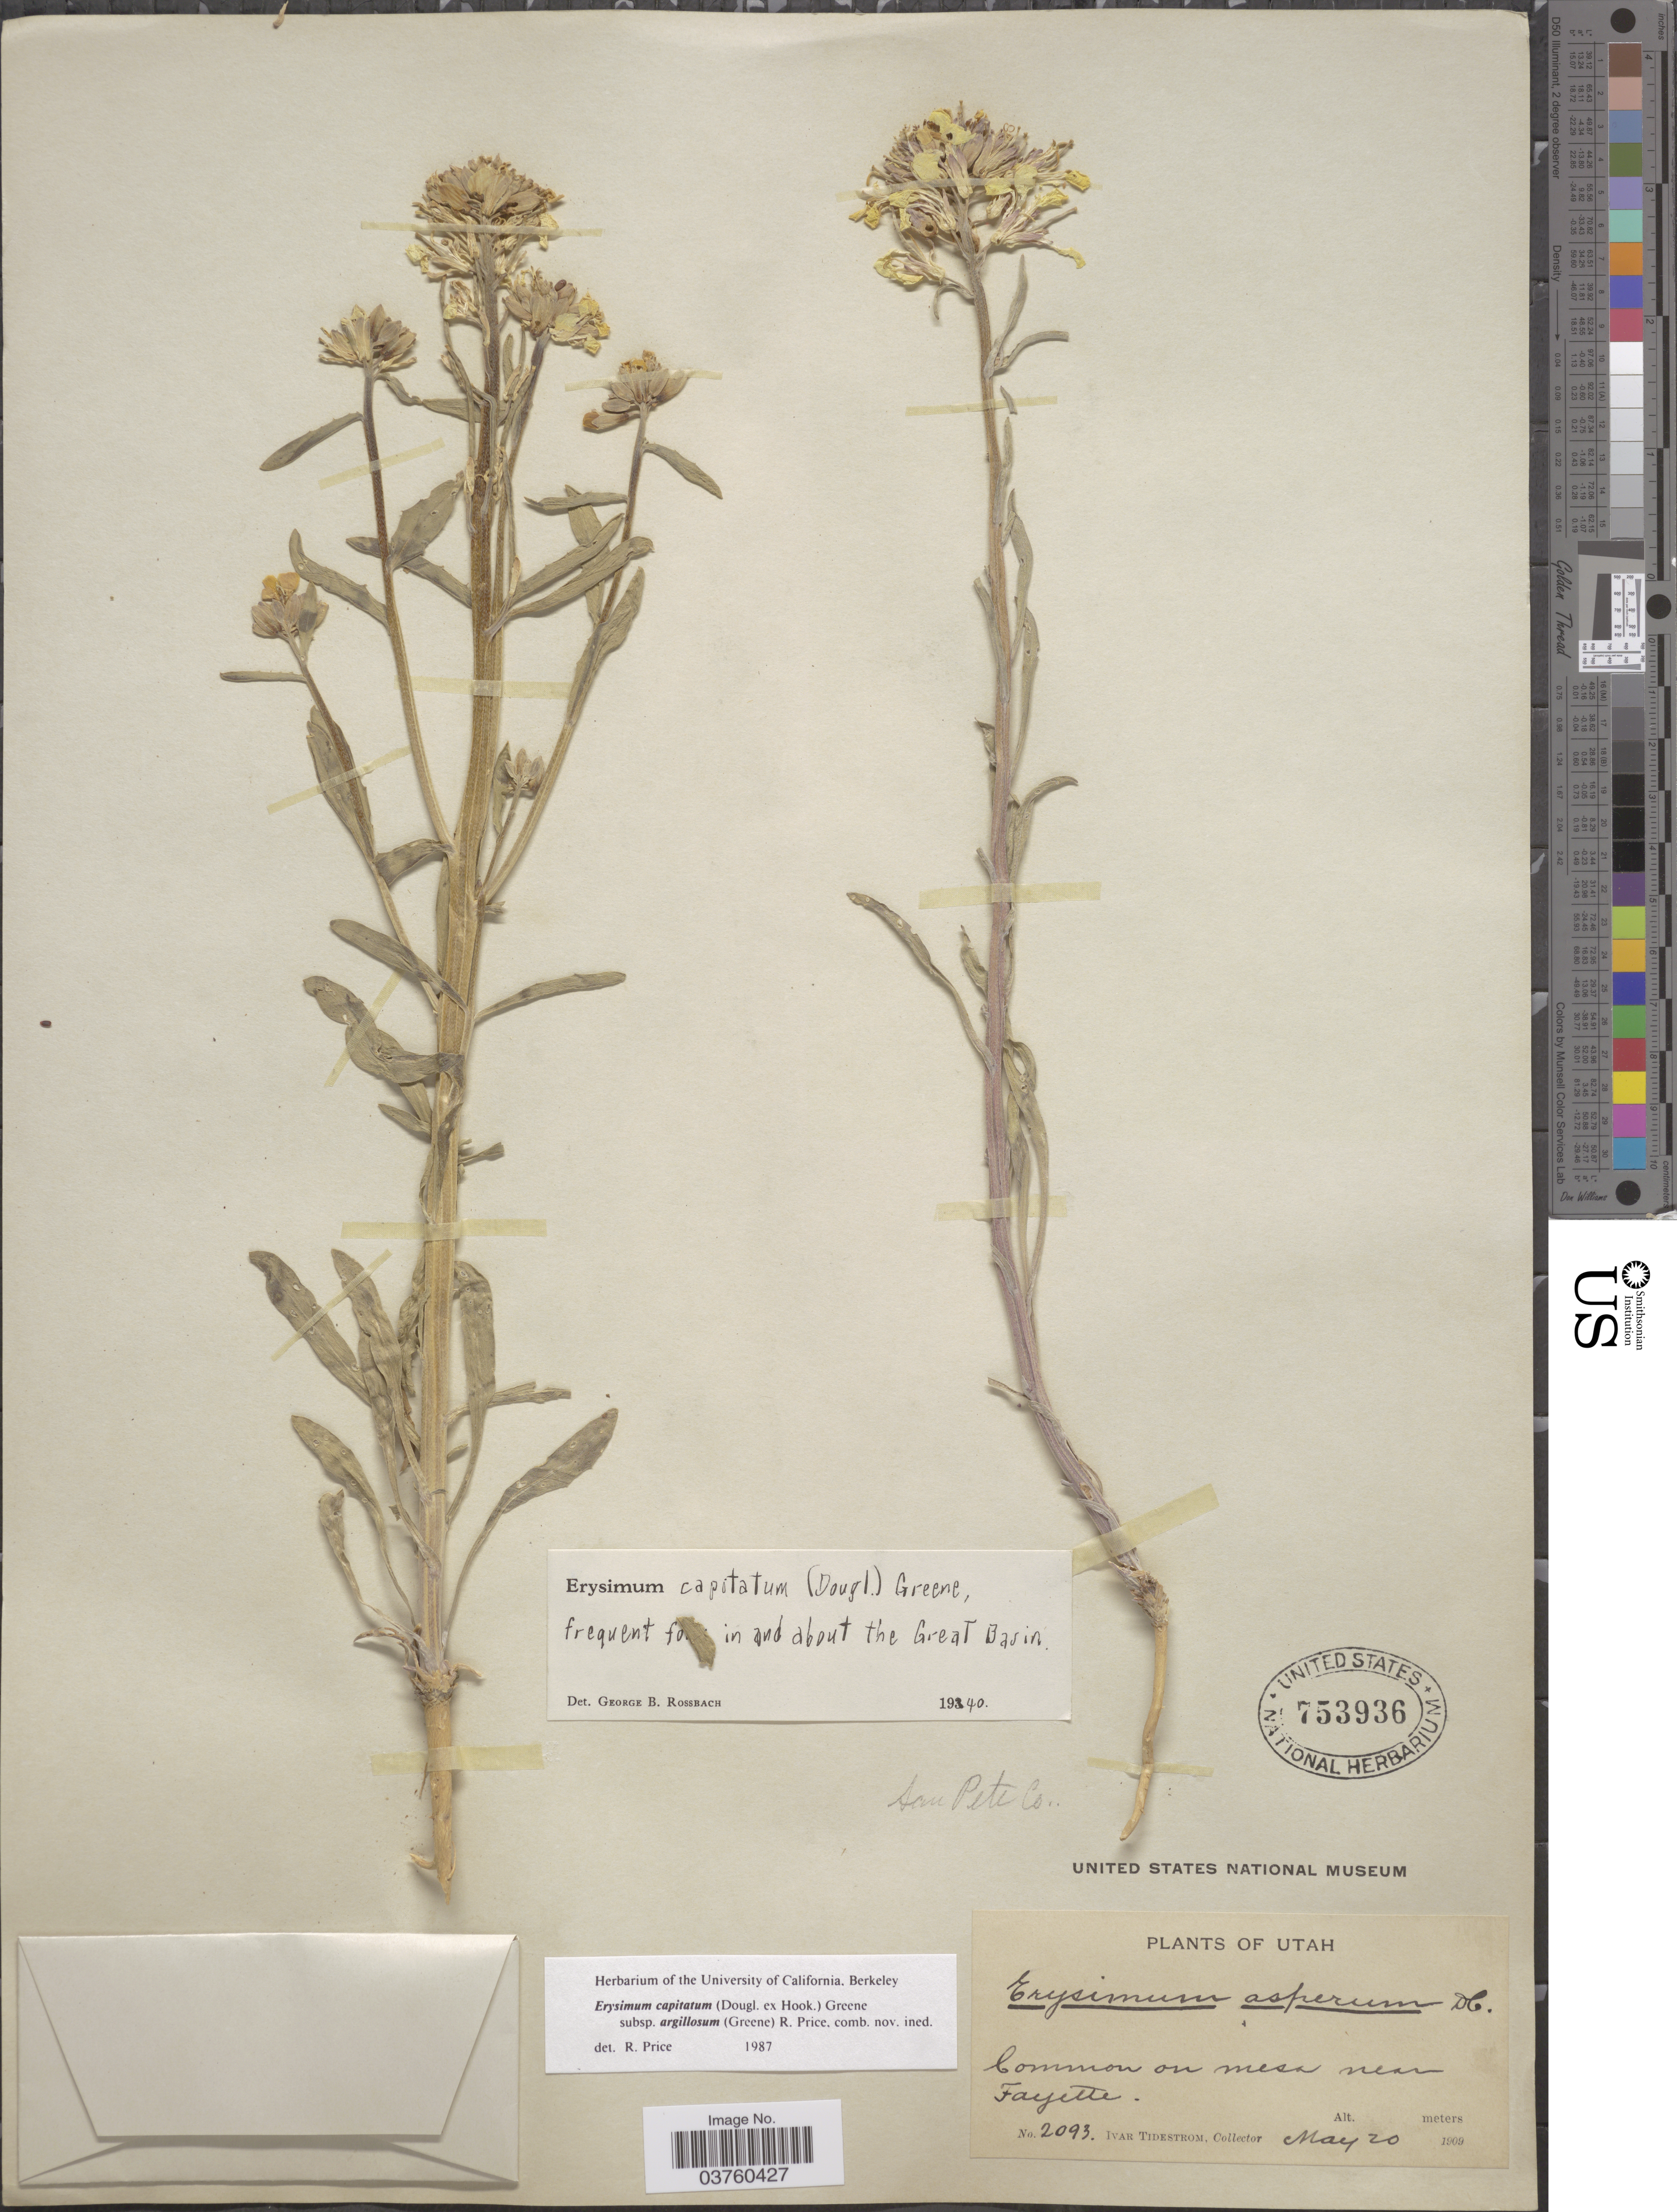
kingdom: Plantae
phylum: Tracheophyta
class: Magnoliopsida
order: Brassicales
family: Brassicaceae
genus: Erysimum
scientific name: Erysimum capitatum subsp. argillosum (Greene) R.A. Price comb. nov. ined.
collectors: I. F. Tidestrom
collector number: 2093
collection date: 1909-05-20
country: United States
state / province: Utah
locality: San Pete Co. On mesa near Fayette.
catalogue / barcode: US 753936